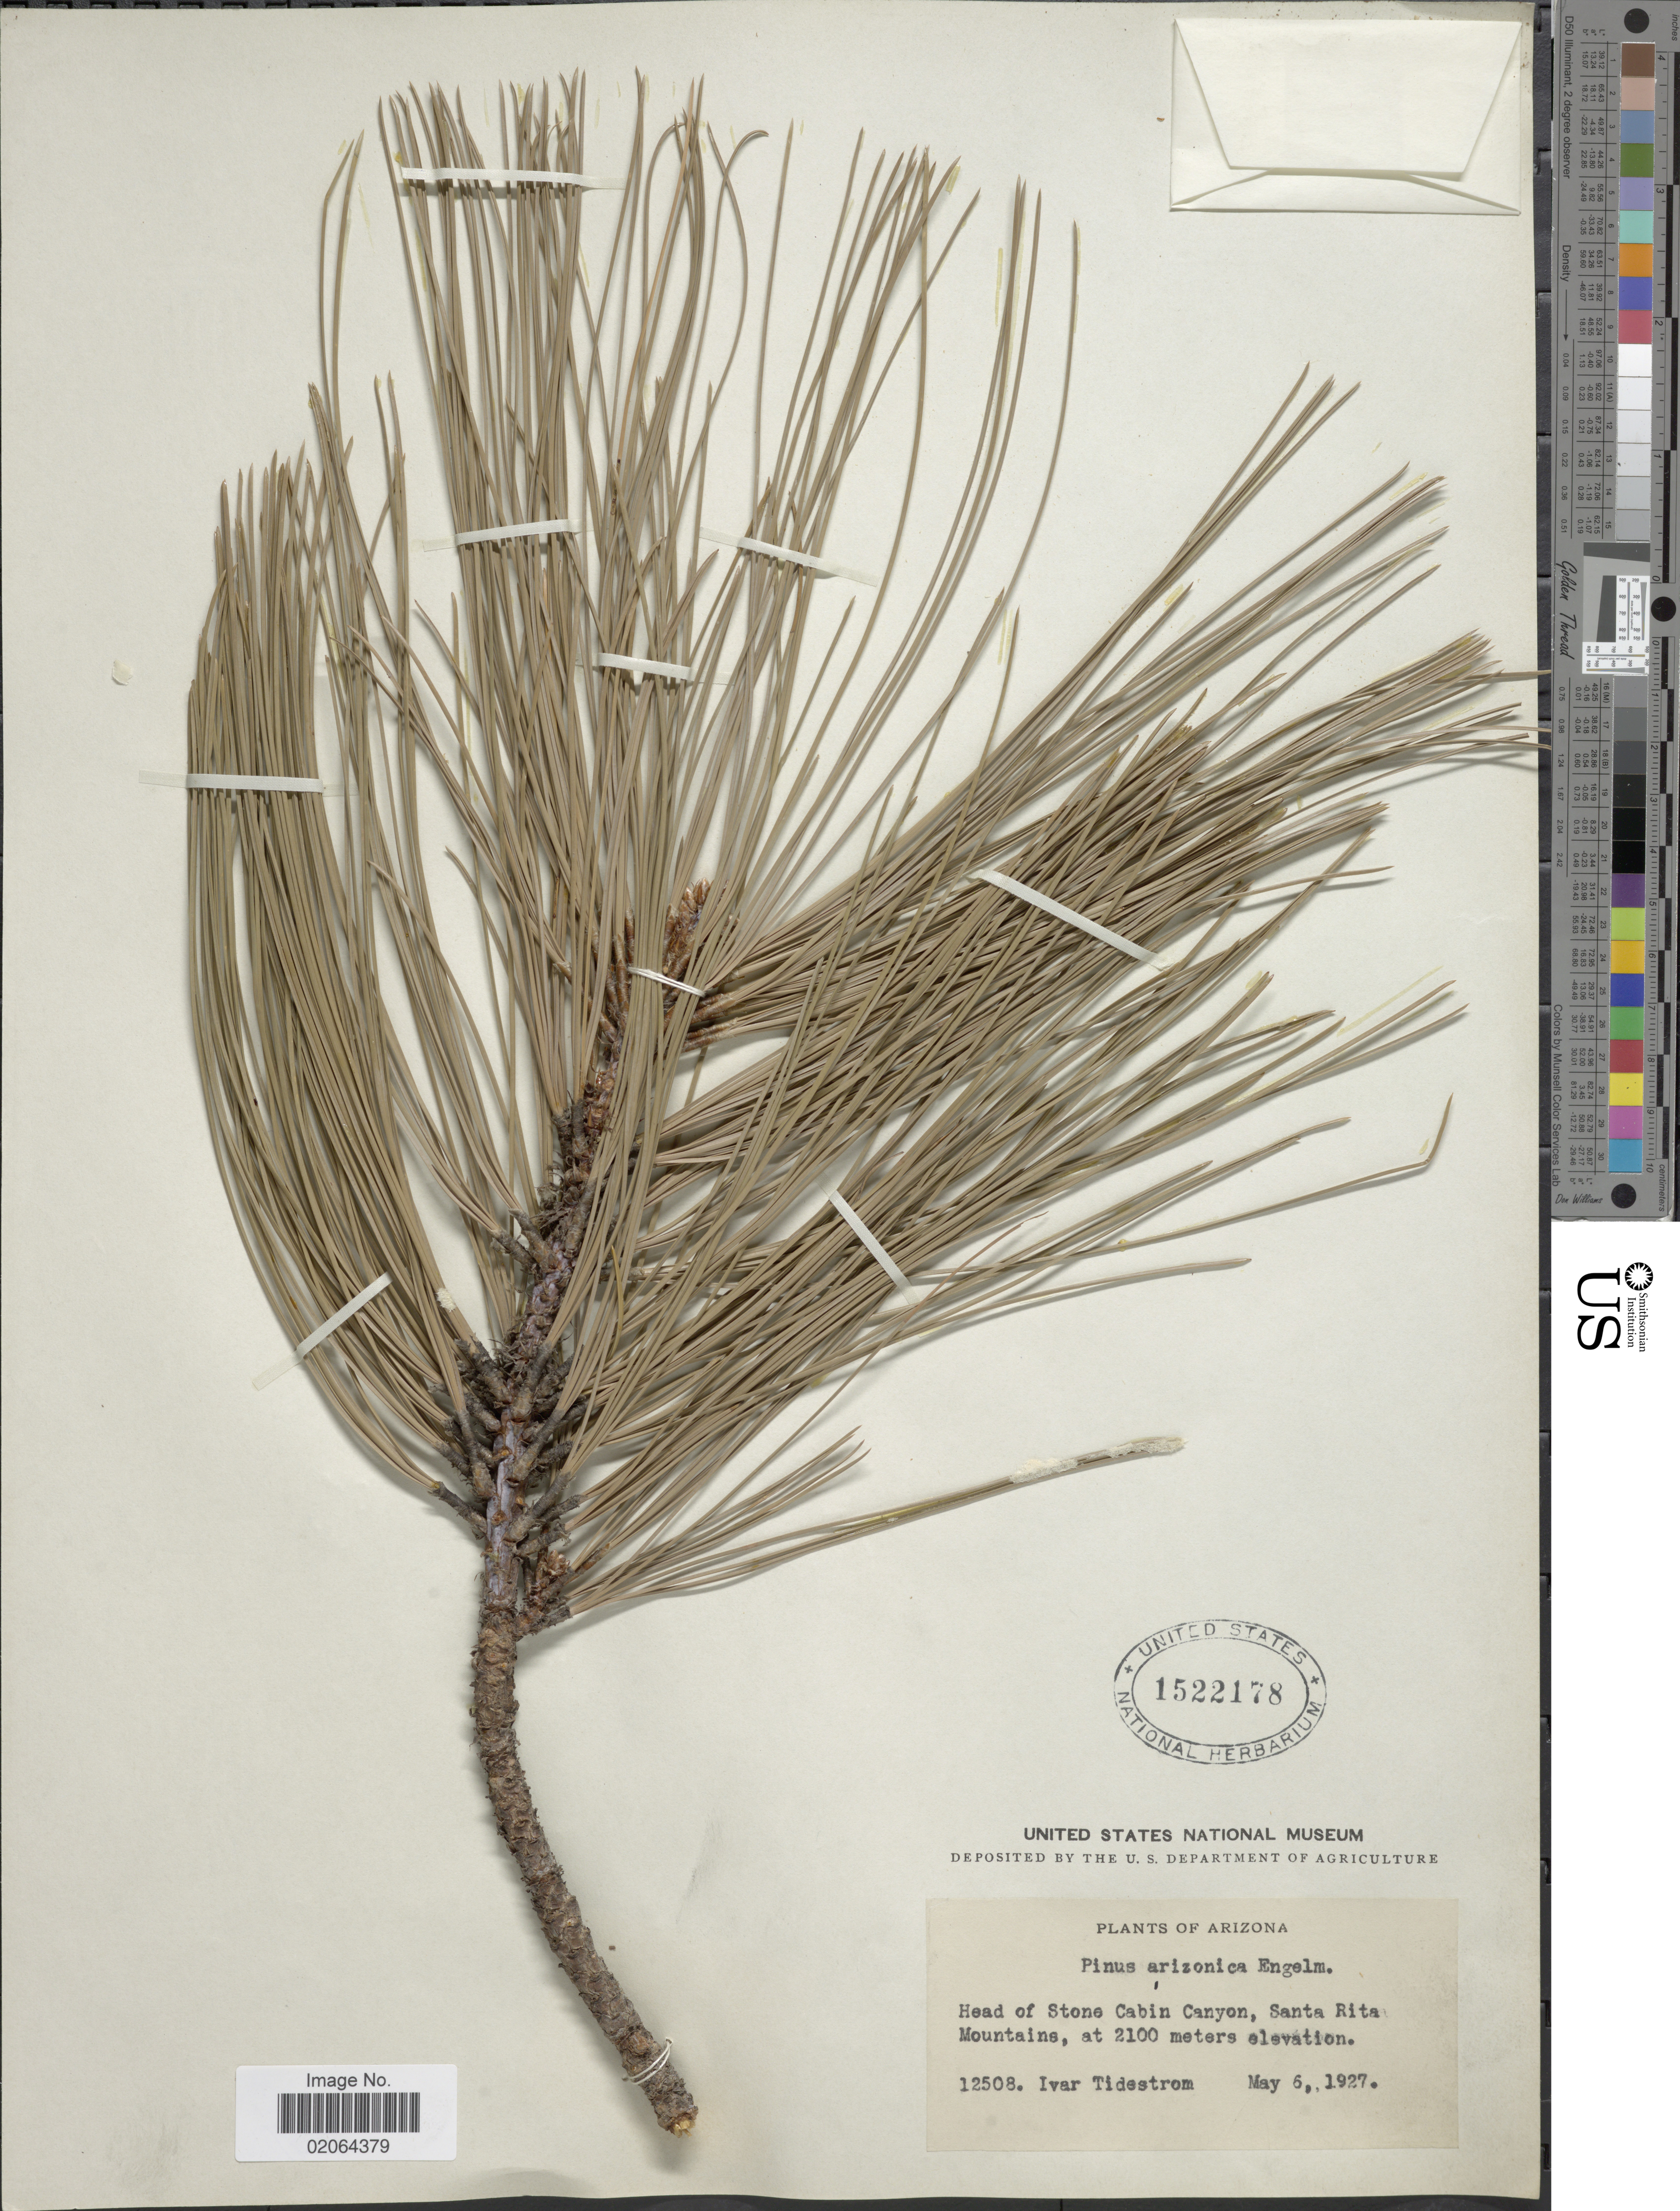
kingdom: Plantae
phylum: Tracheophyta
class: Pinopsida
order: Pinales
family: Pinaceae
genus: Pinus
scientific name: Pinus ponderosa var. arizonica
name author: (Engelm.) Shaw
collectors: I. F. Tidestrom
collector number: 12508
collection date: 1927-05-06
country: United States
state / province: Arizona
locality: Arizona, Head of Stone Cabin Canyon, Santa Rita Mountains.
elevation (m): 2100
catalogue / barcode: US 1522178